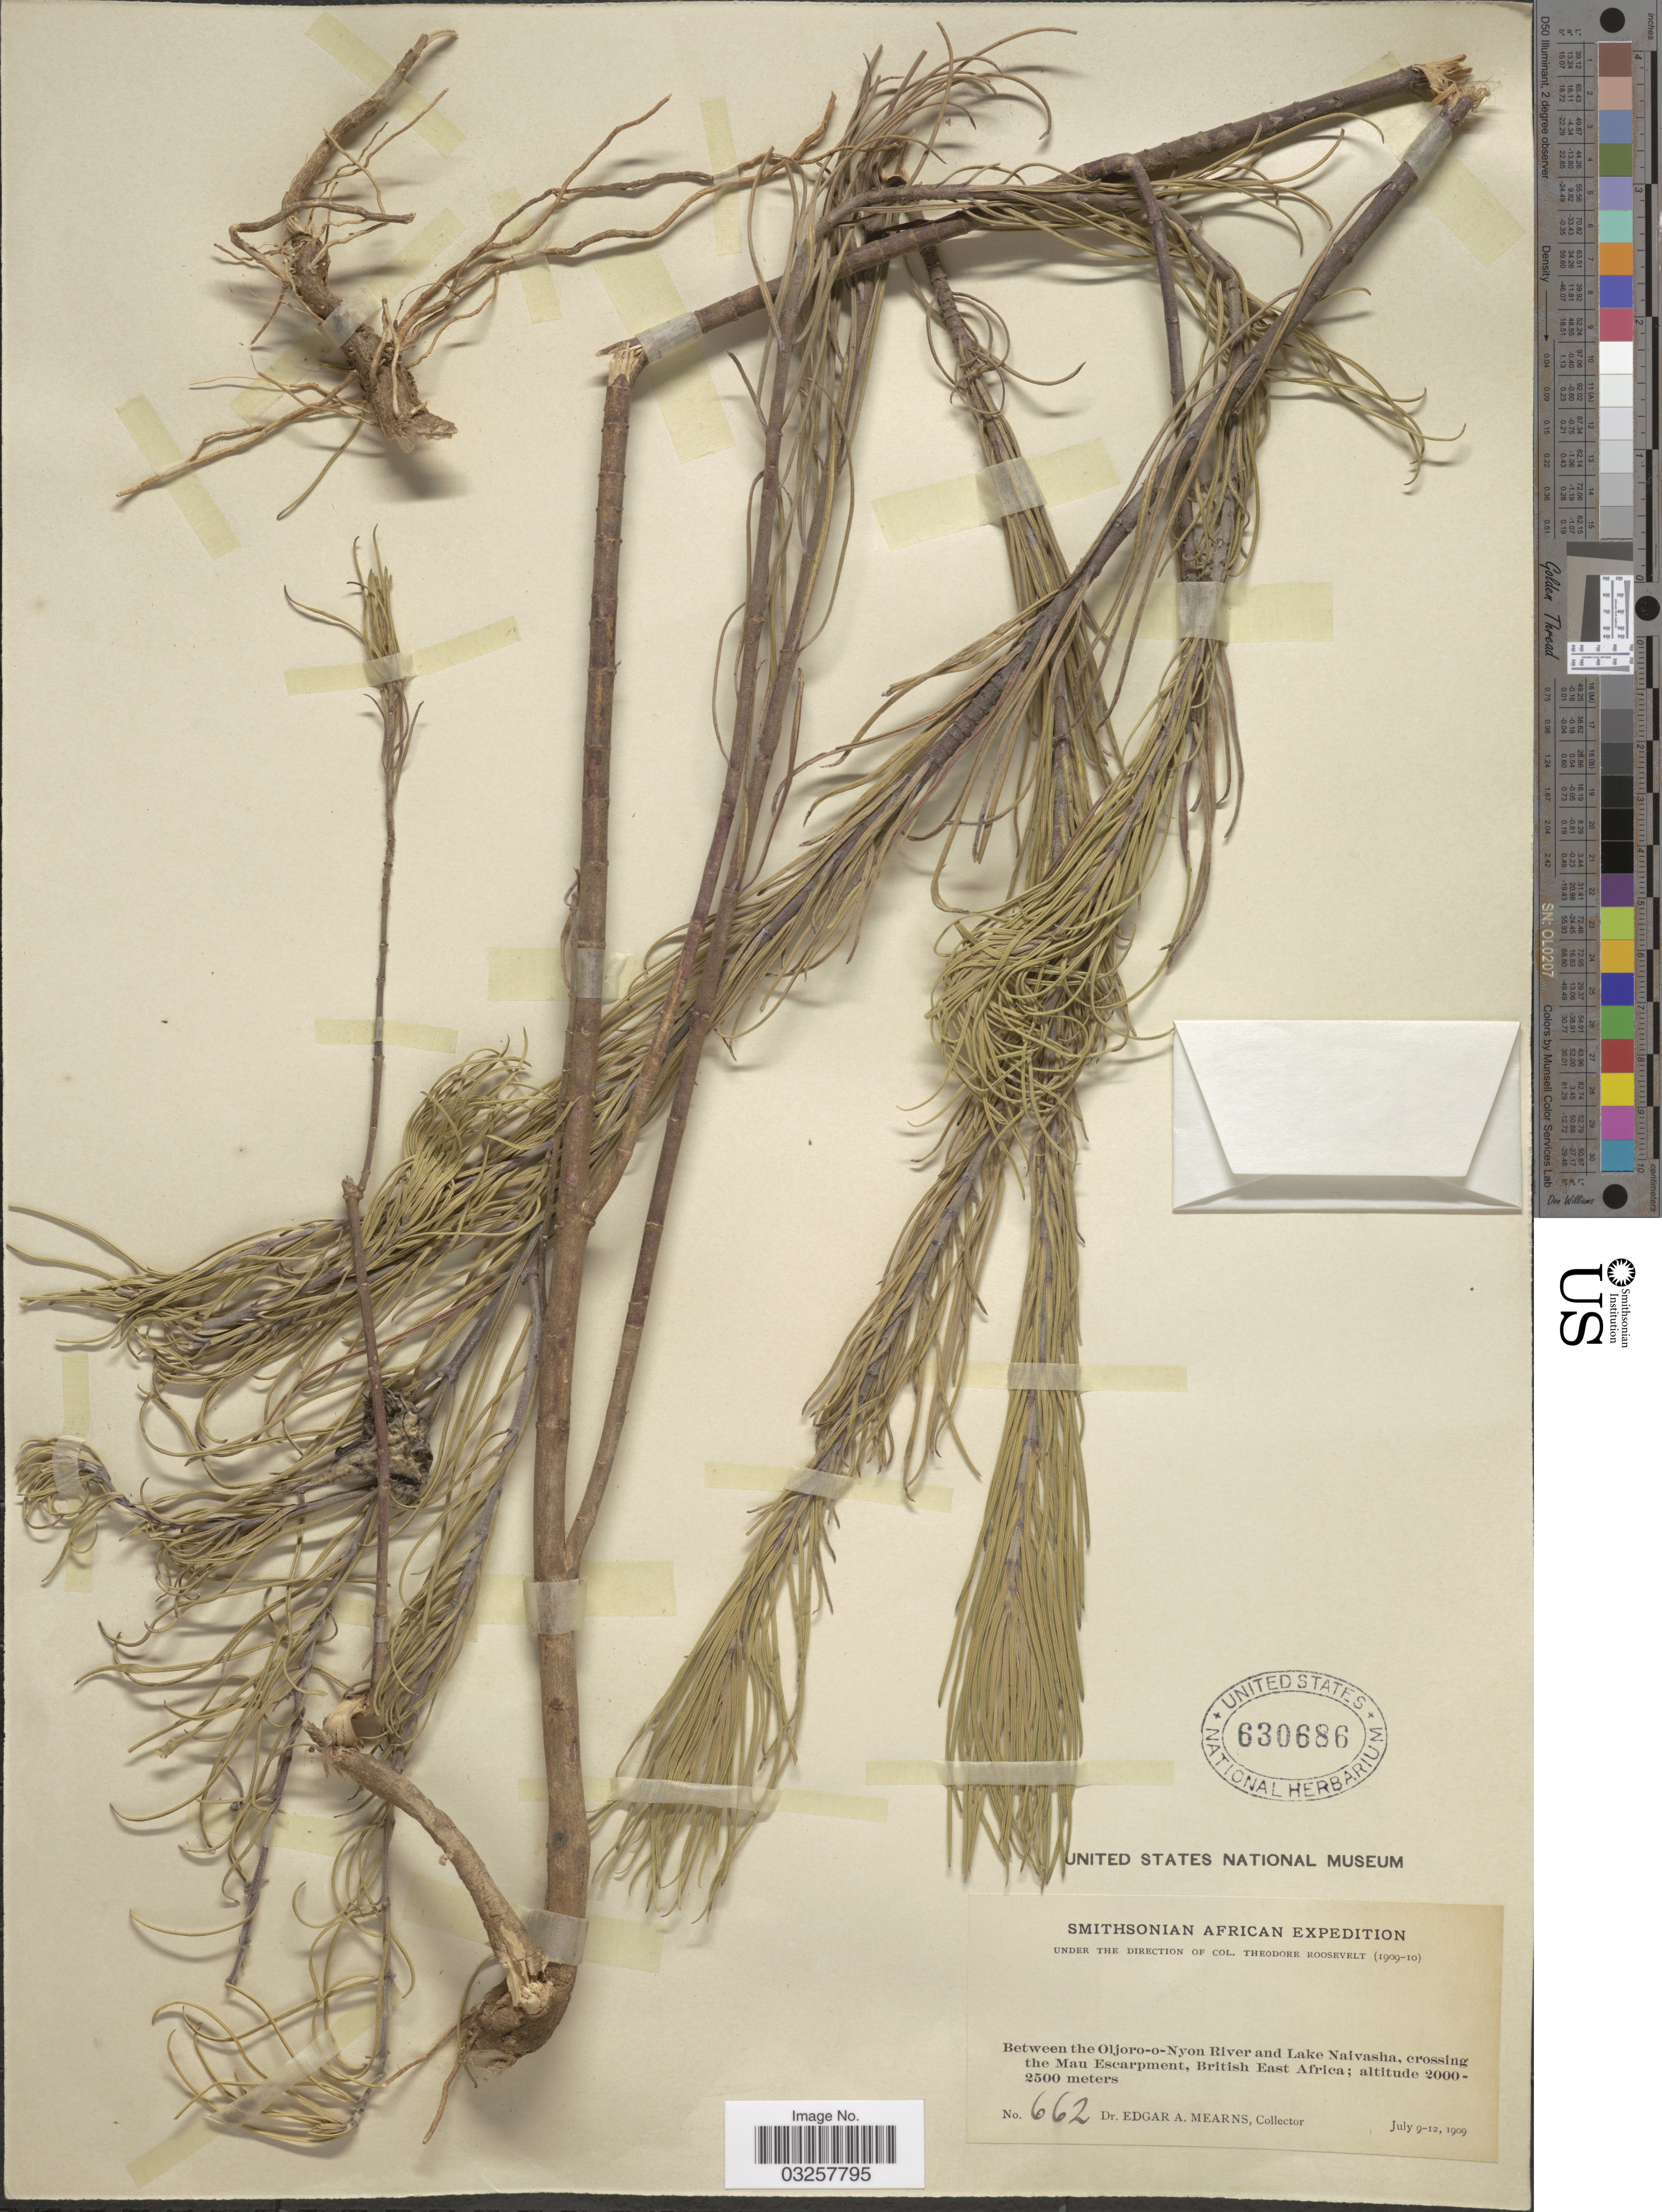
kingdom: Plantae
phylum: Tracheophyta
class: Magnoliopsida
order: Gentianales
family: Apocynaceae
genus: Asclepias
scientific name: Asclepias sp.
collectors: E. A. Mearns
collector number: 662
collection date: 1909-07-09/1909-07-12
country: Kenya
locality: Between the Oljoro-o-Nyon River and Lake Naivasha, crossing the Mau Escarpment, British East Africa.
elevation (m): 2000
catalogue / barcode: US 630686